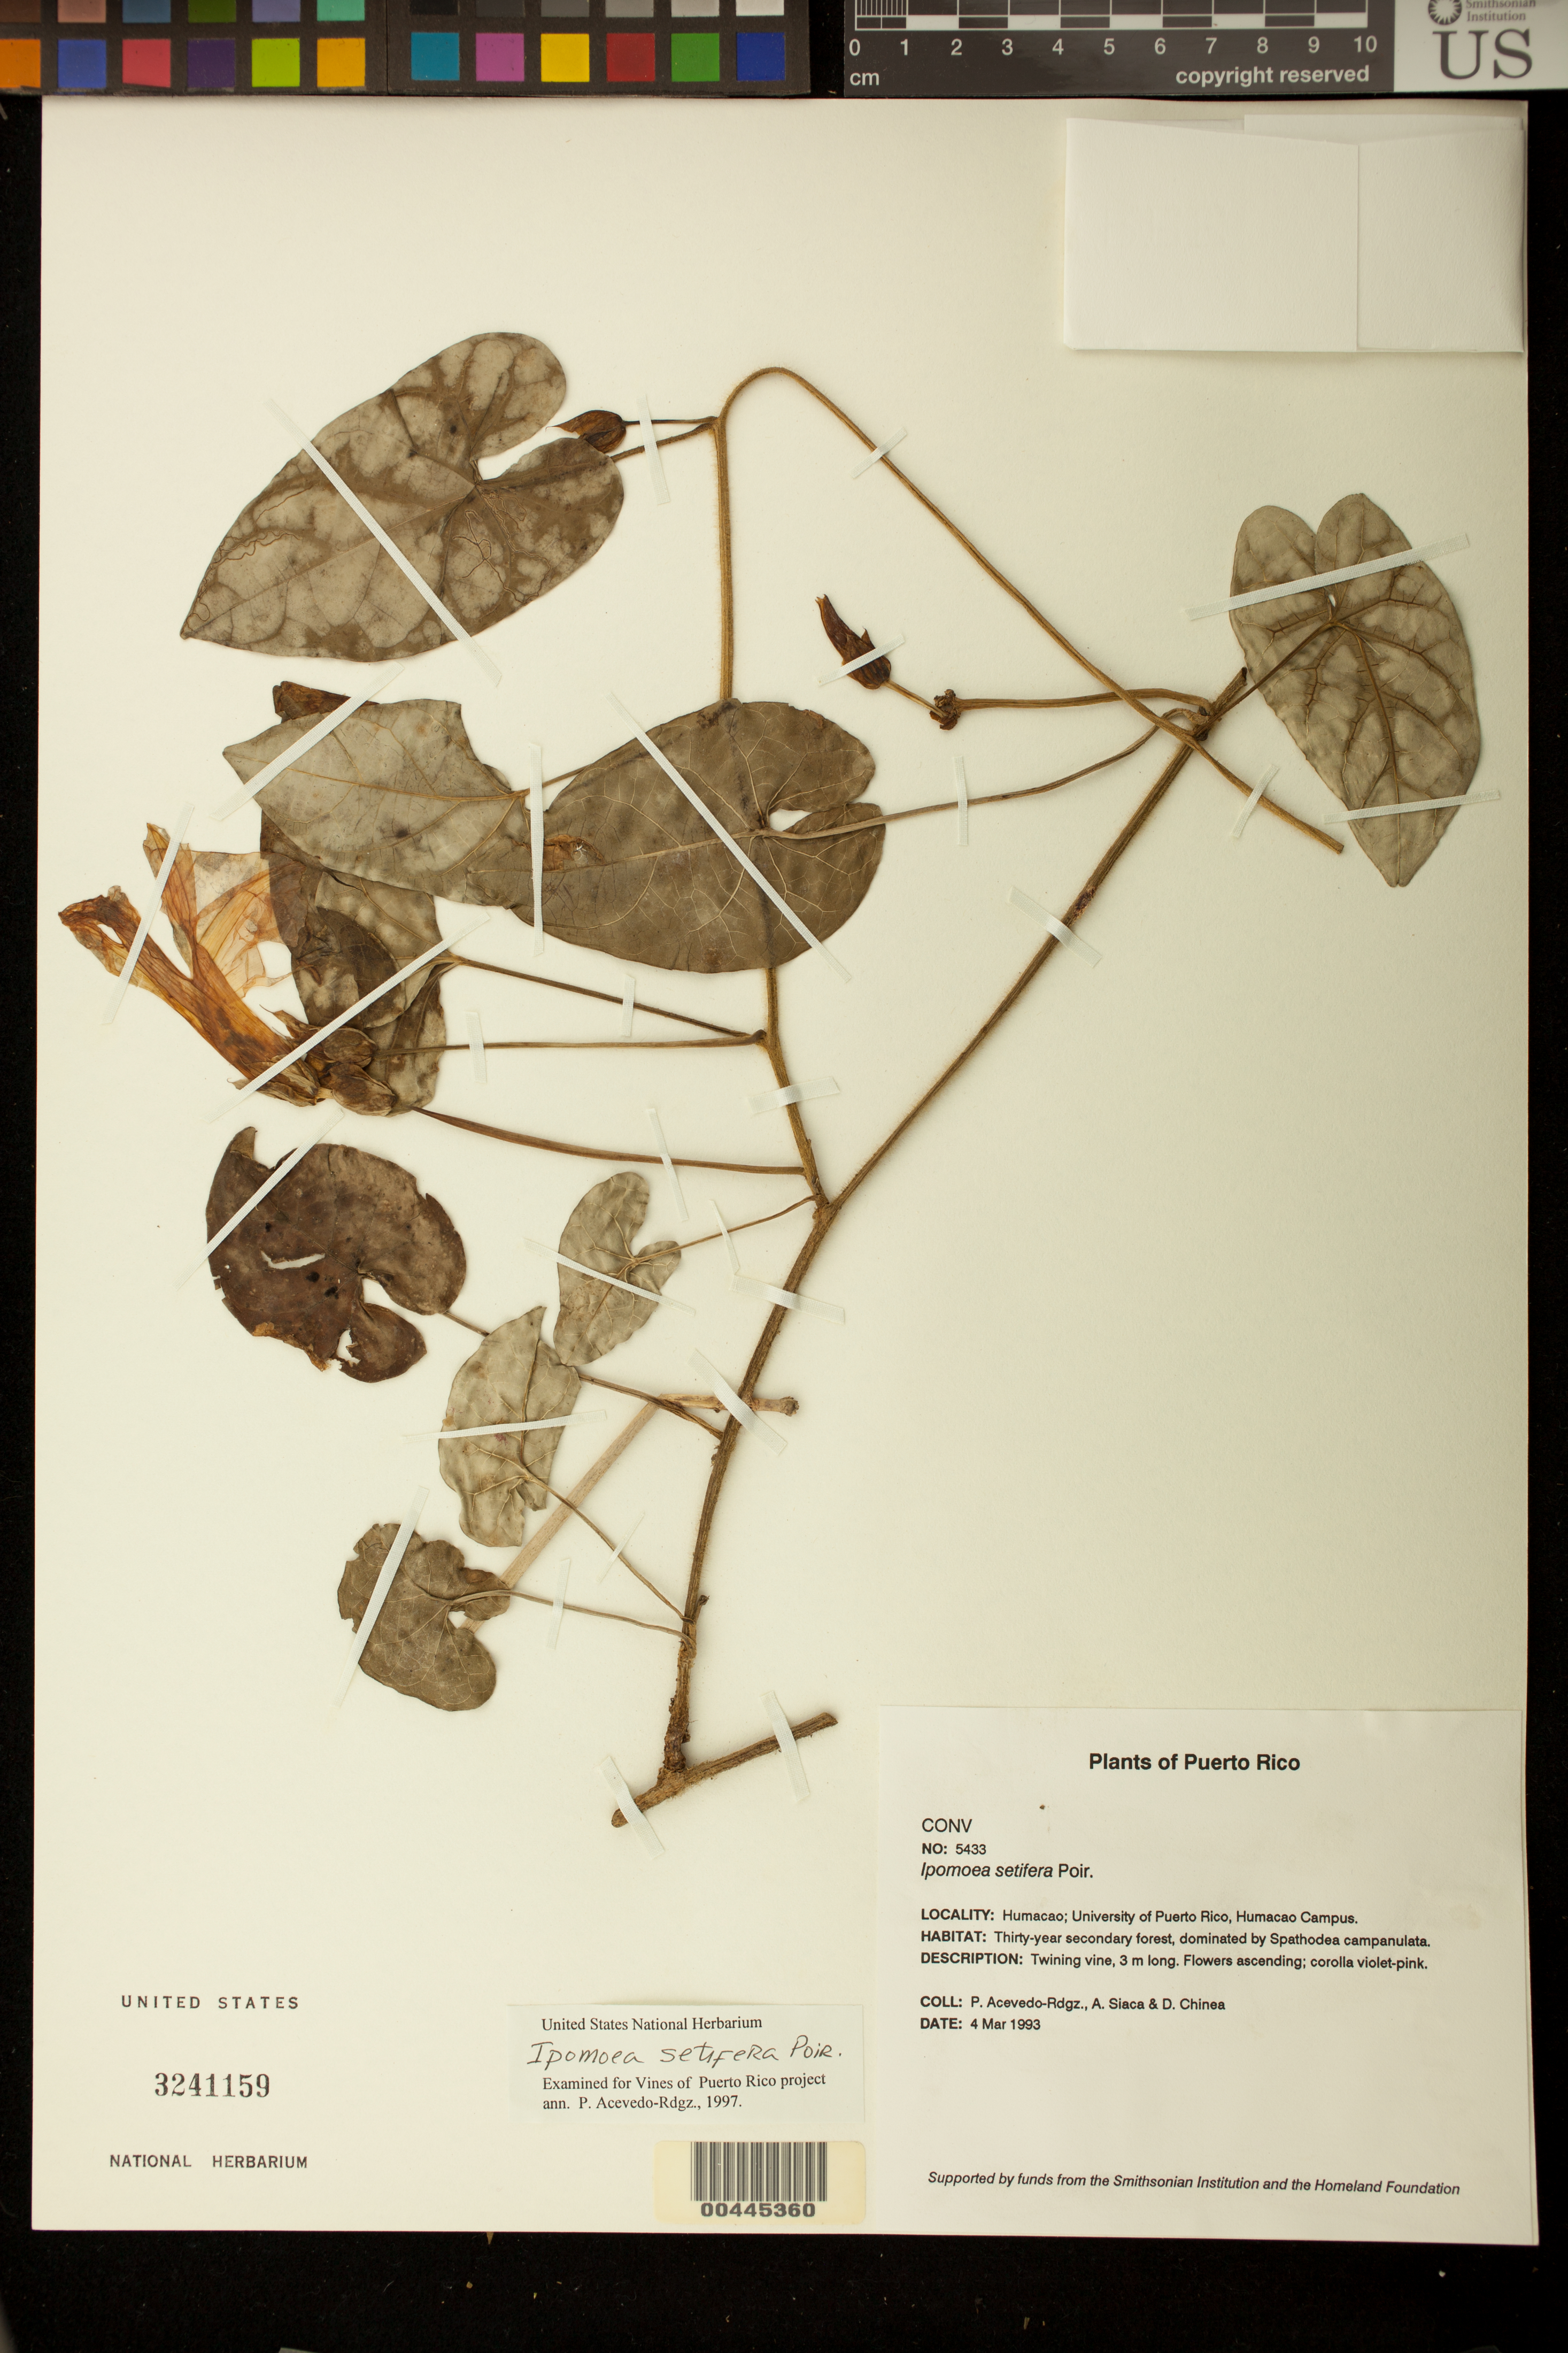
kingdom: Plantae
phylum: Tracheophyta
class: Magnoliopsida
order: Solanales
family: Convolvulaceae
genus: Ipomoea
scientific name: Ipomoea setifera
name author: Poir.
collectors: P. Acevedo-Rodr.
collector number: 5433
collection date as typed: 04 Mar 1993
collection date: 1993-03-04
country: Puerto Rico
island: Puerto Rico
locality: Humacao. University of Puerto Rico, Humacao Campus. 30 year secondary forest, dominated by Spathodea campanulata.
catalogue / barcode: US 3241159